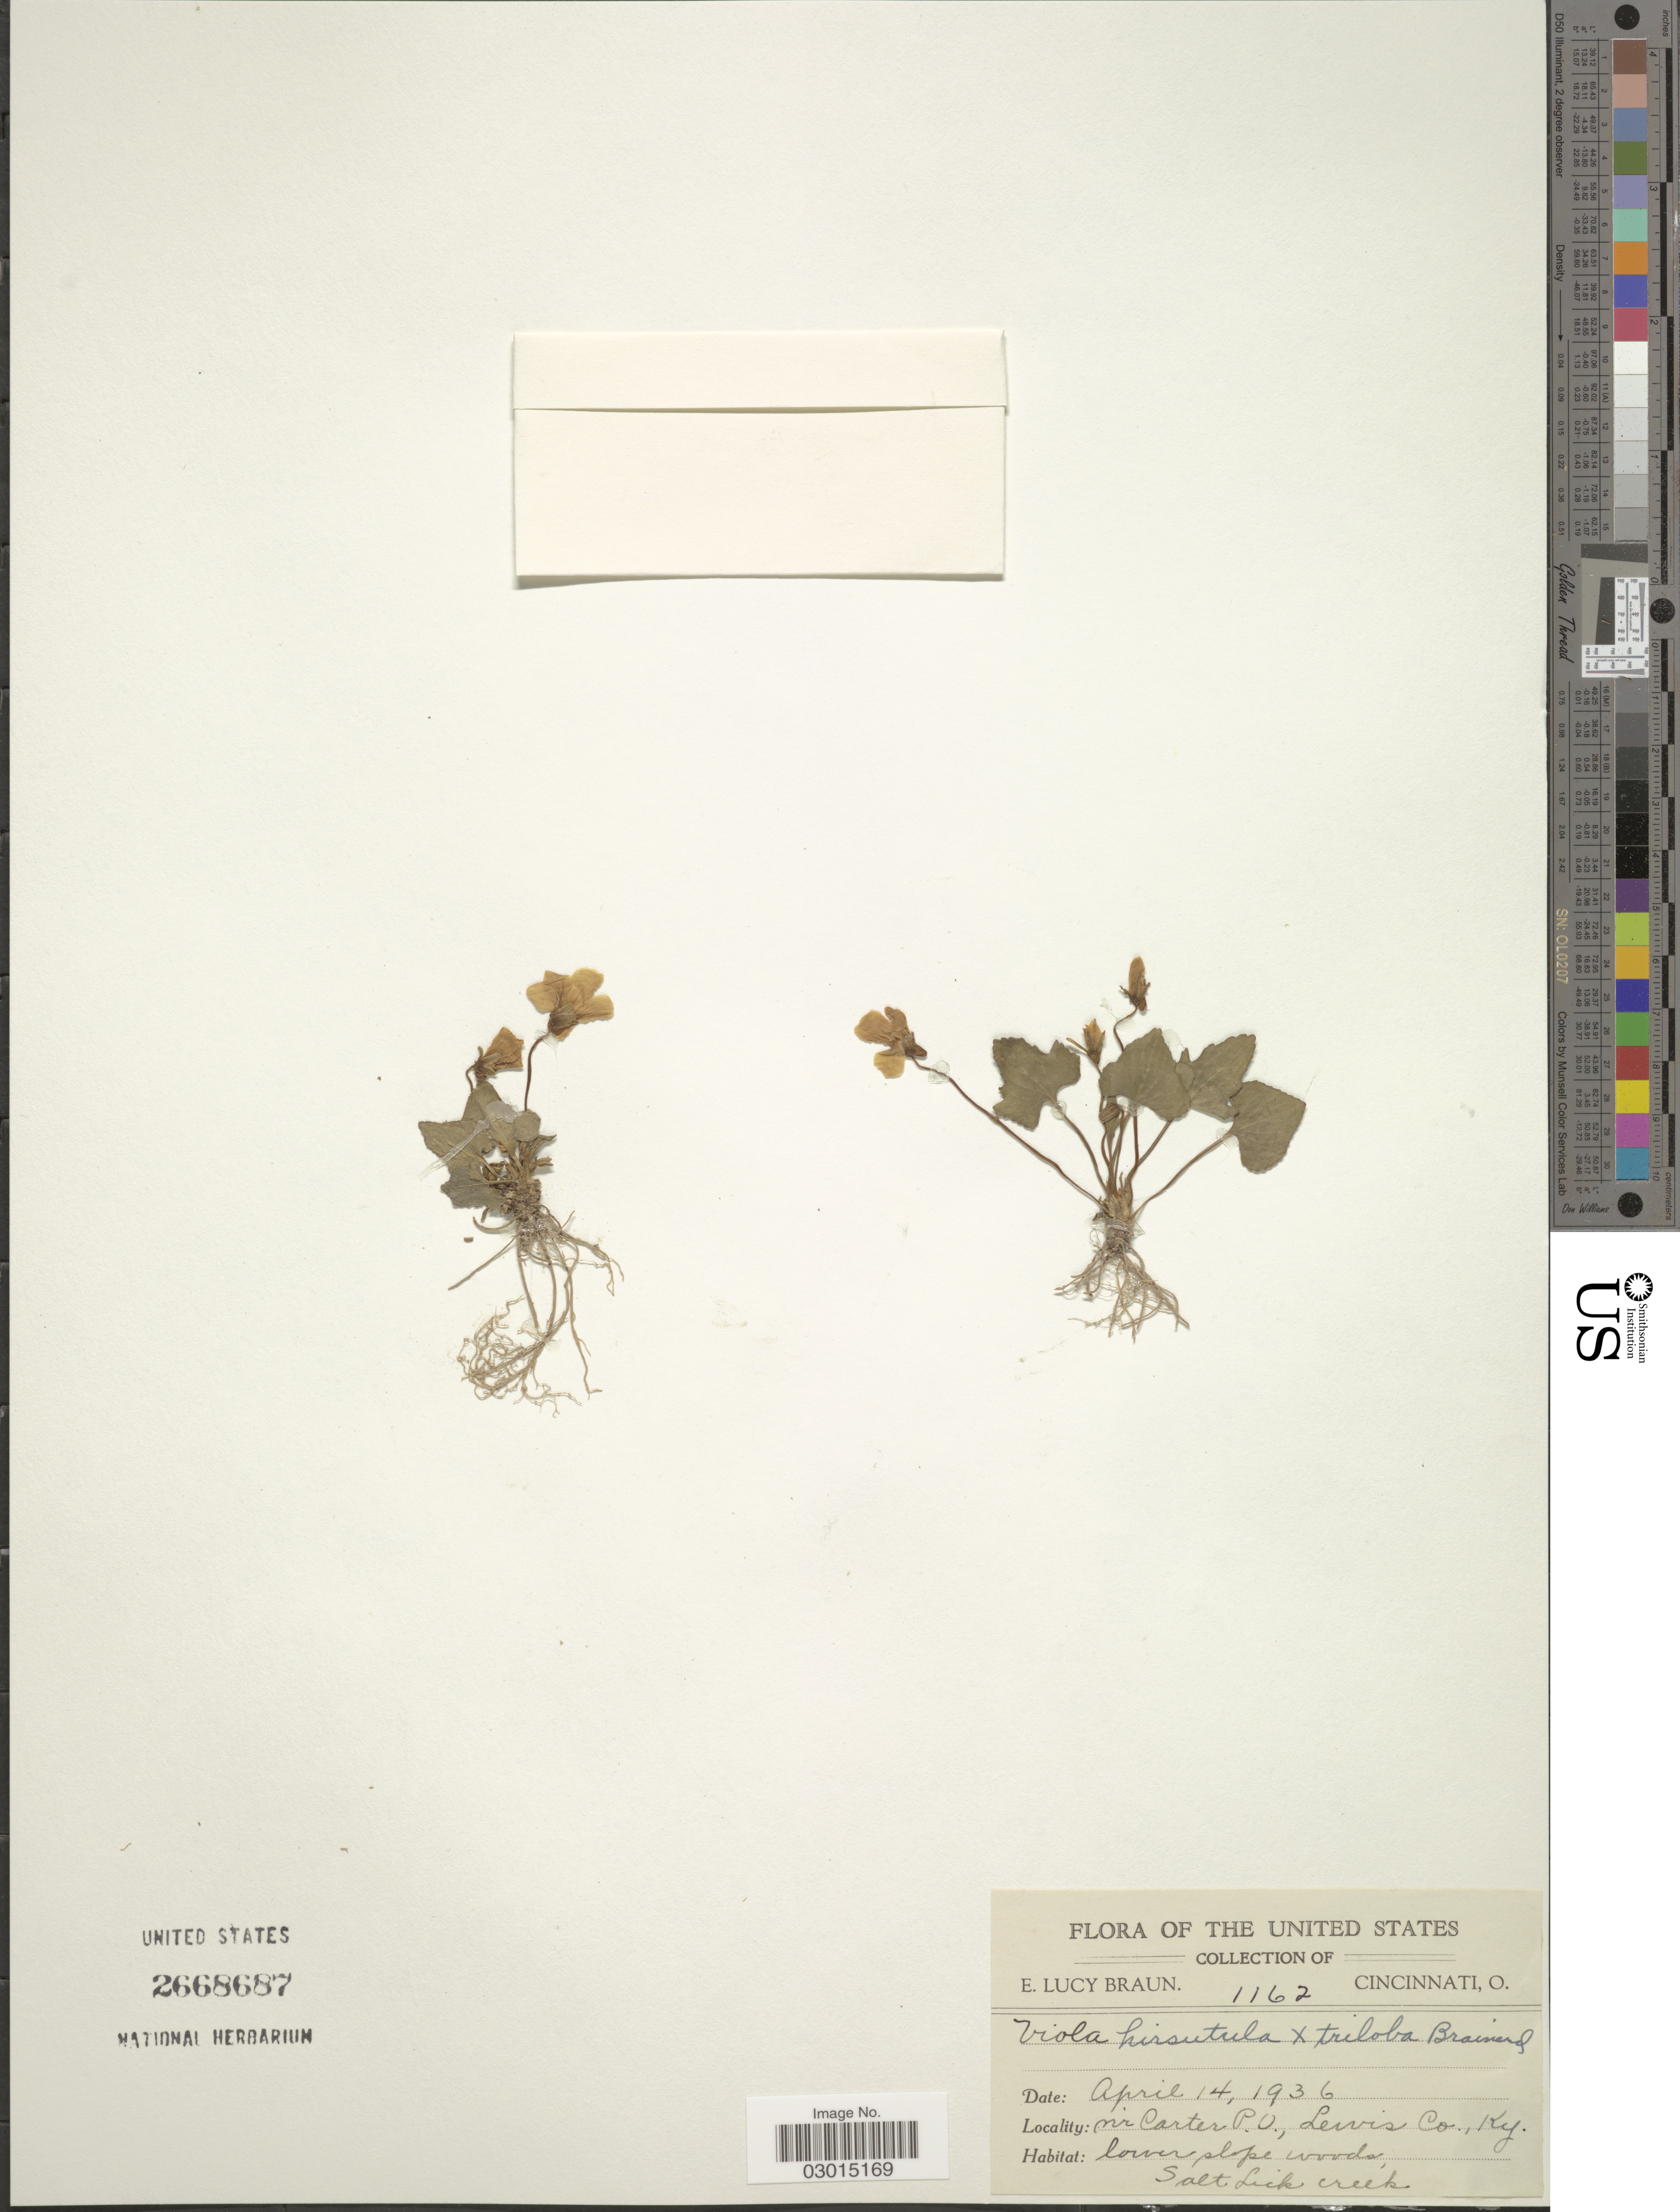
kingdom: Plantae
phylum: Tracheophyta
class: Magnoliopsida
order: Malpighiales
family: Violaceae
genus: Viola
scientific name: Viola hirsutula x V. triloba Schwein.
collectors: E. L. Braun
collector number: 1162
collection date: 1936-04-14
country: United States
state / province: Kentucky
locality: N'r Carter P.O., Lewis Co., Ky. Lower slope woods, Salt Lick creek.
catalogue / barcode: US 2668687